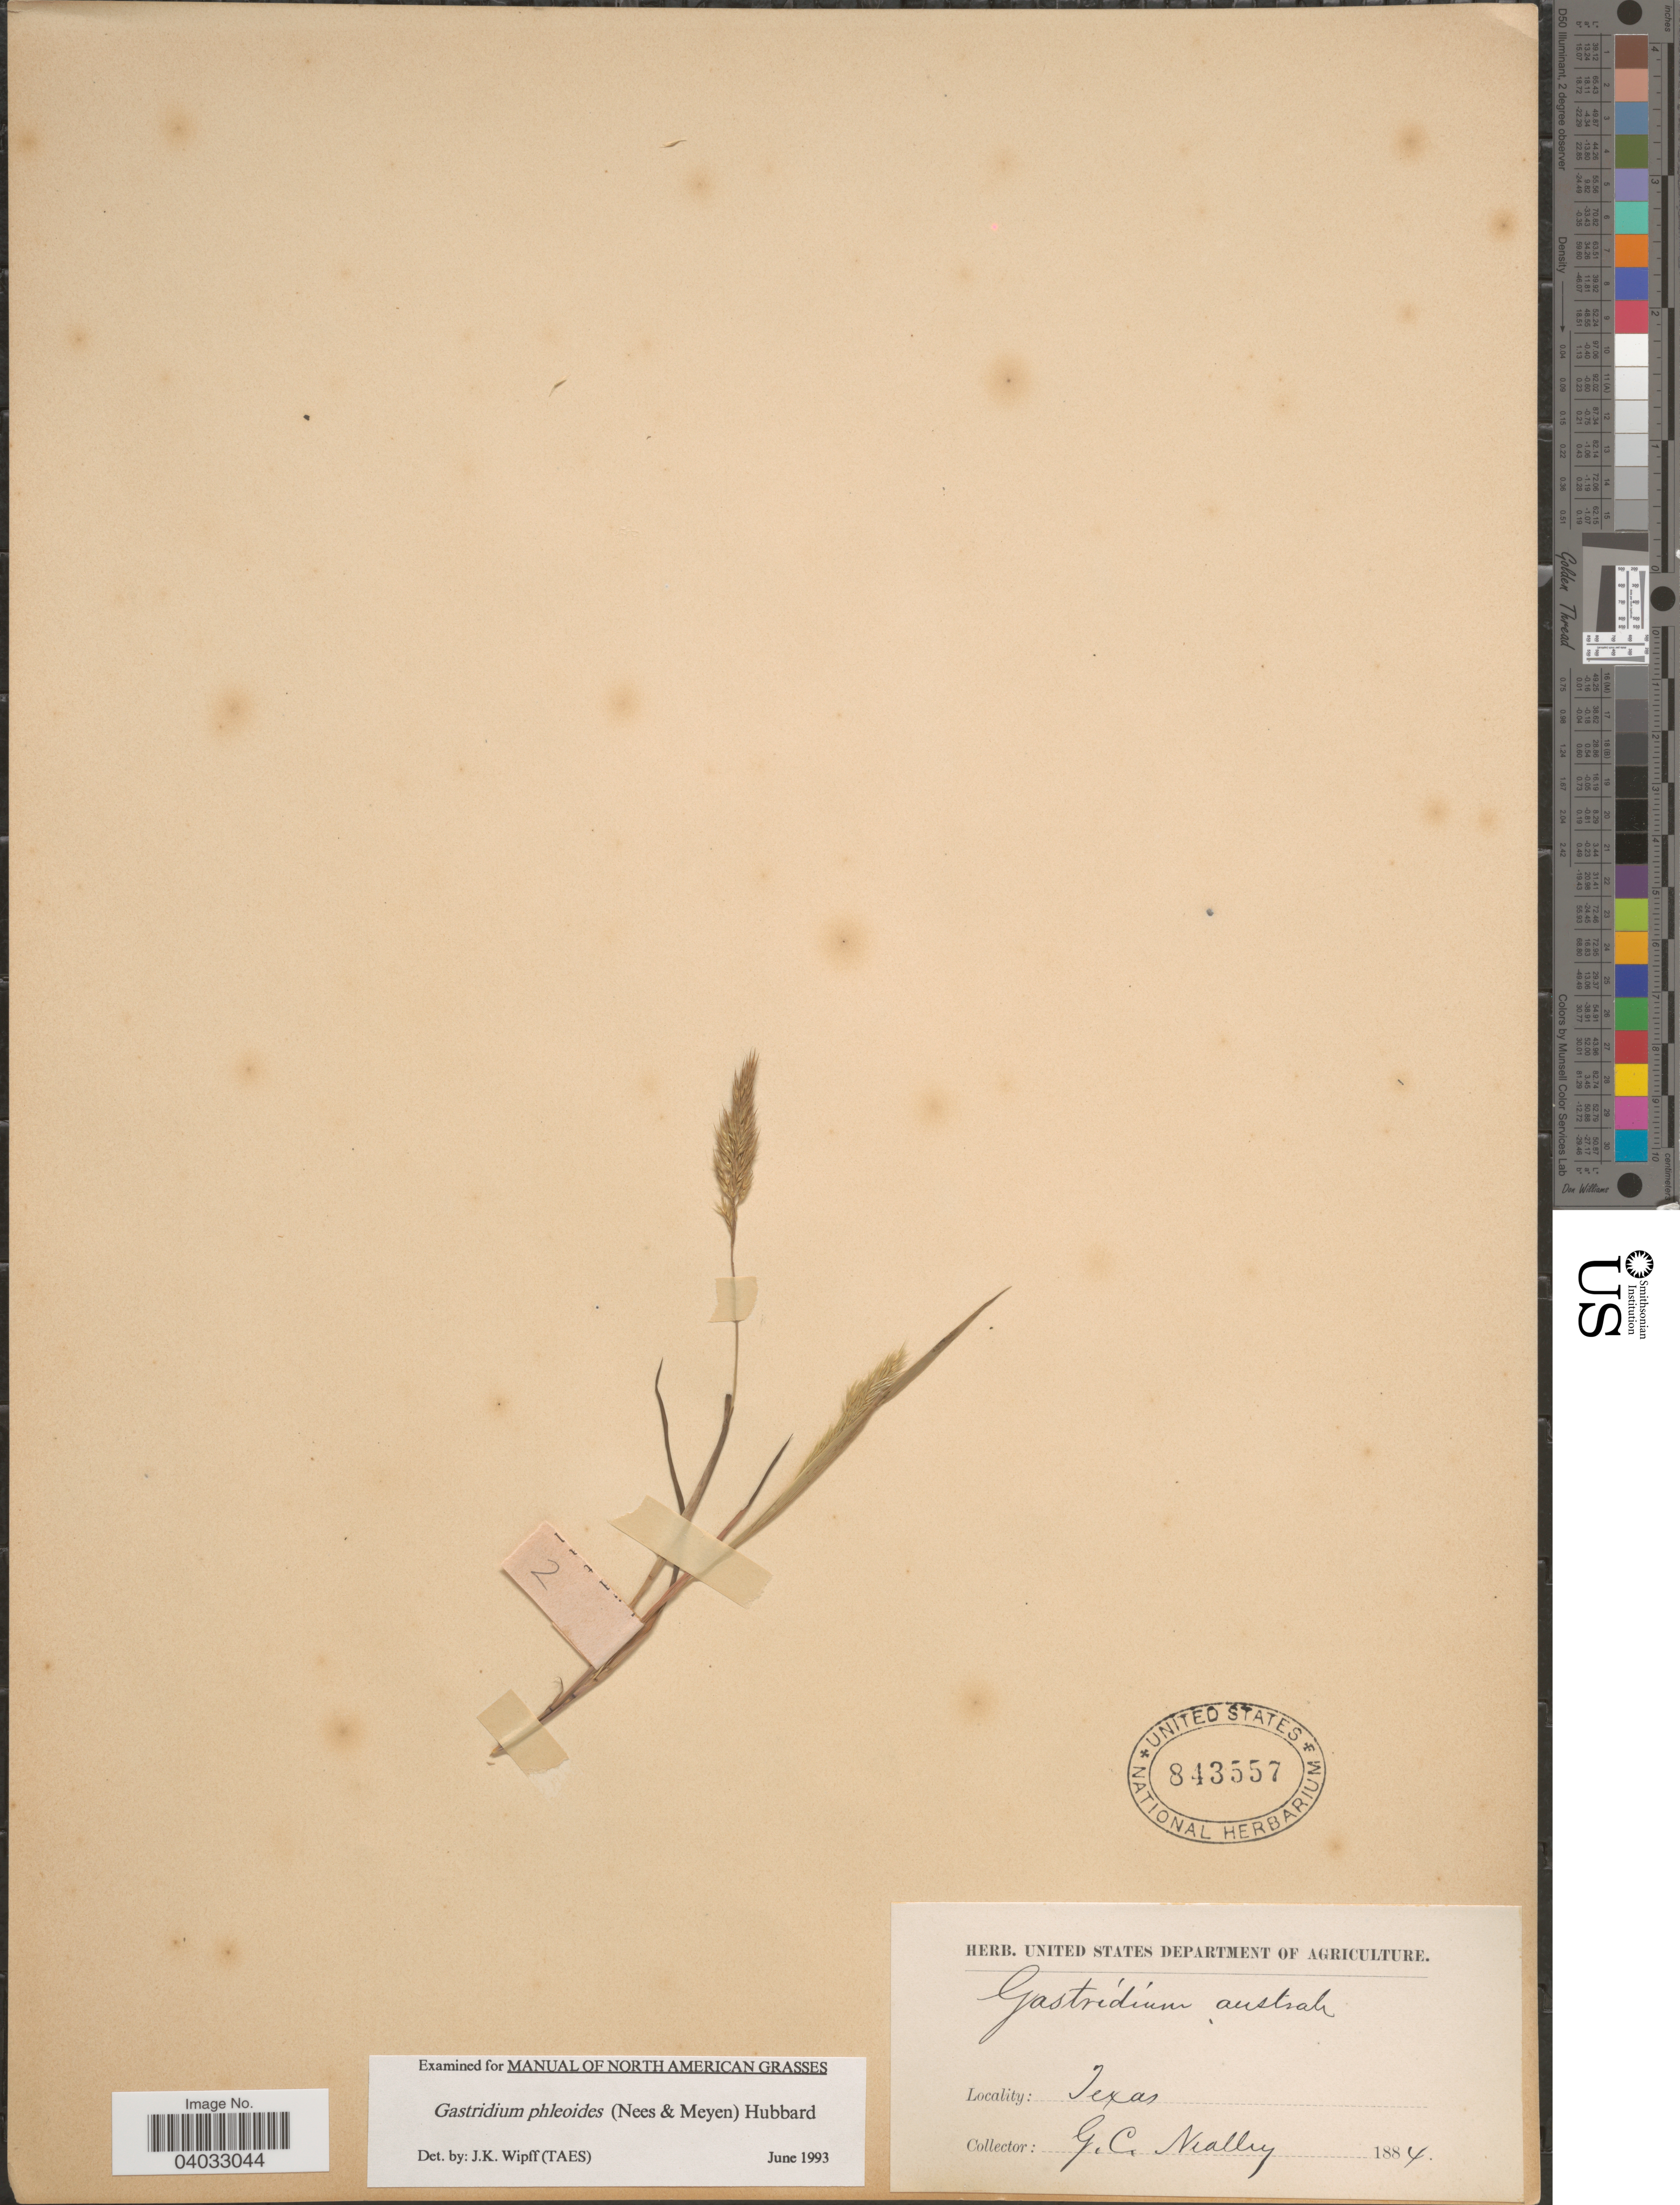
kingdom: Plantae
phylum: Tracheophyta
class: Liliopsida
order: Poales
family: Poaceae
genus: Gastridium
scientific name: Gastridium phleoides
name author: (Nees) C.E. Hubb.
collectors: G. Neally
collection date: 1884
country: United States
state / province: Texas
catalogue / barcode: US 843557